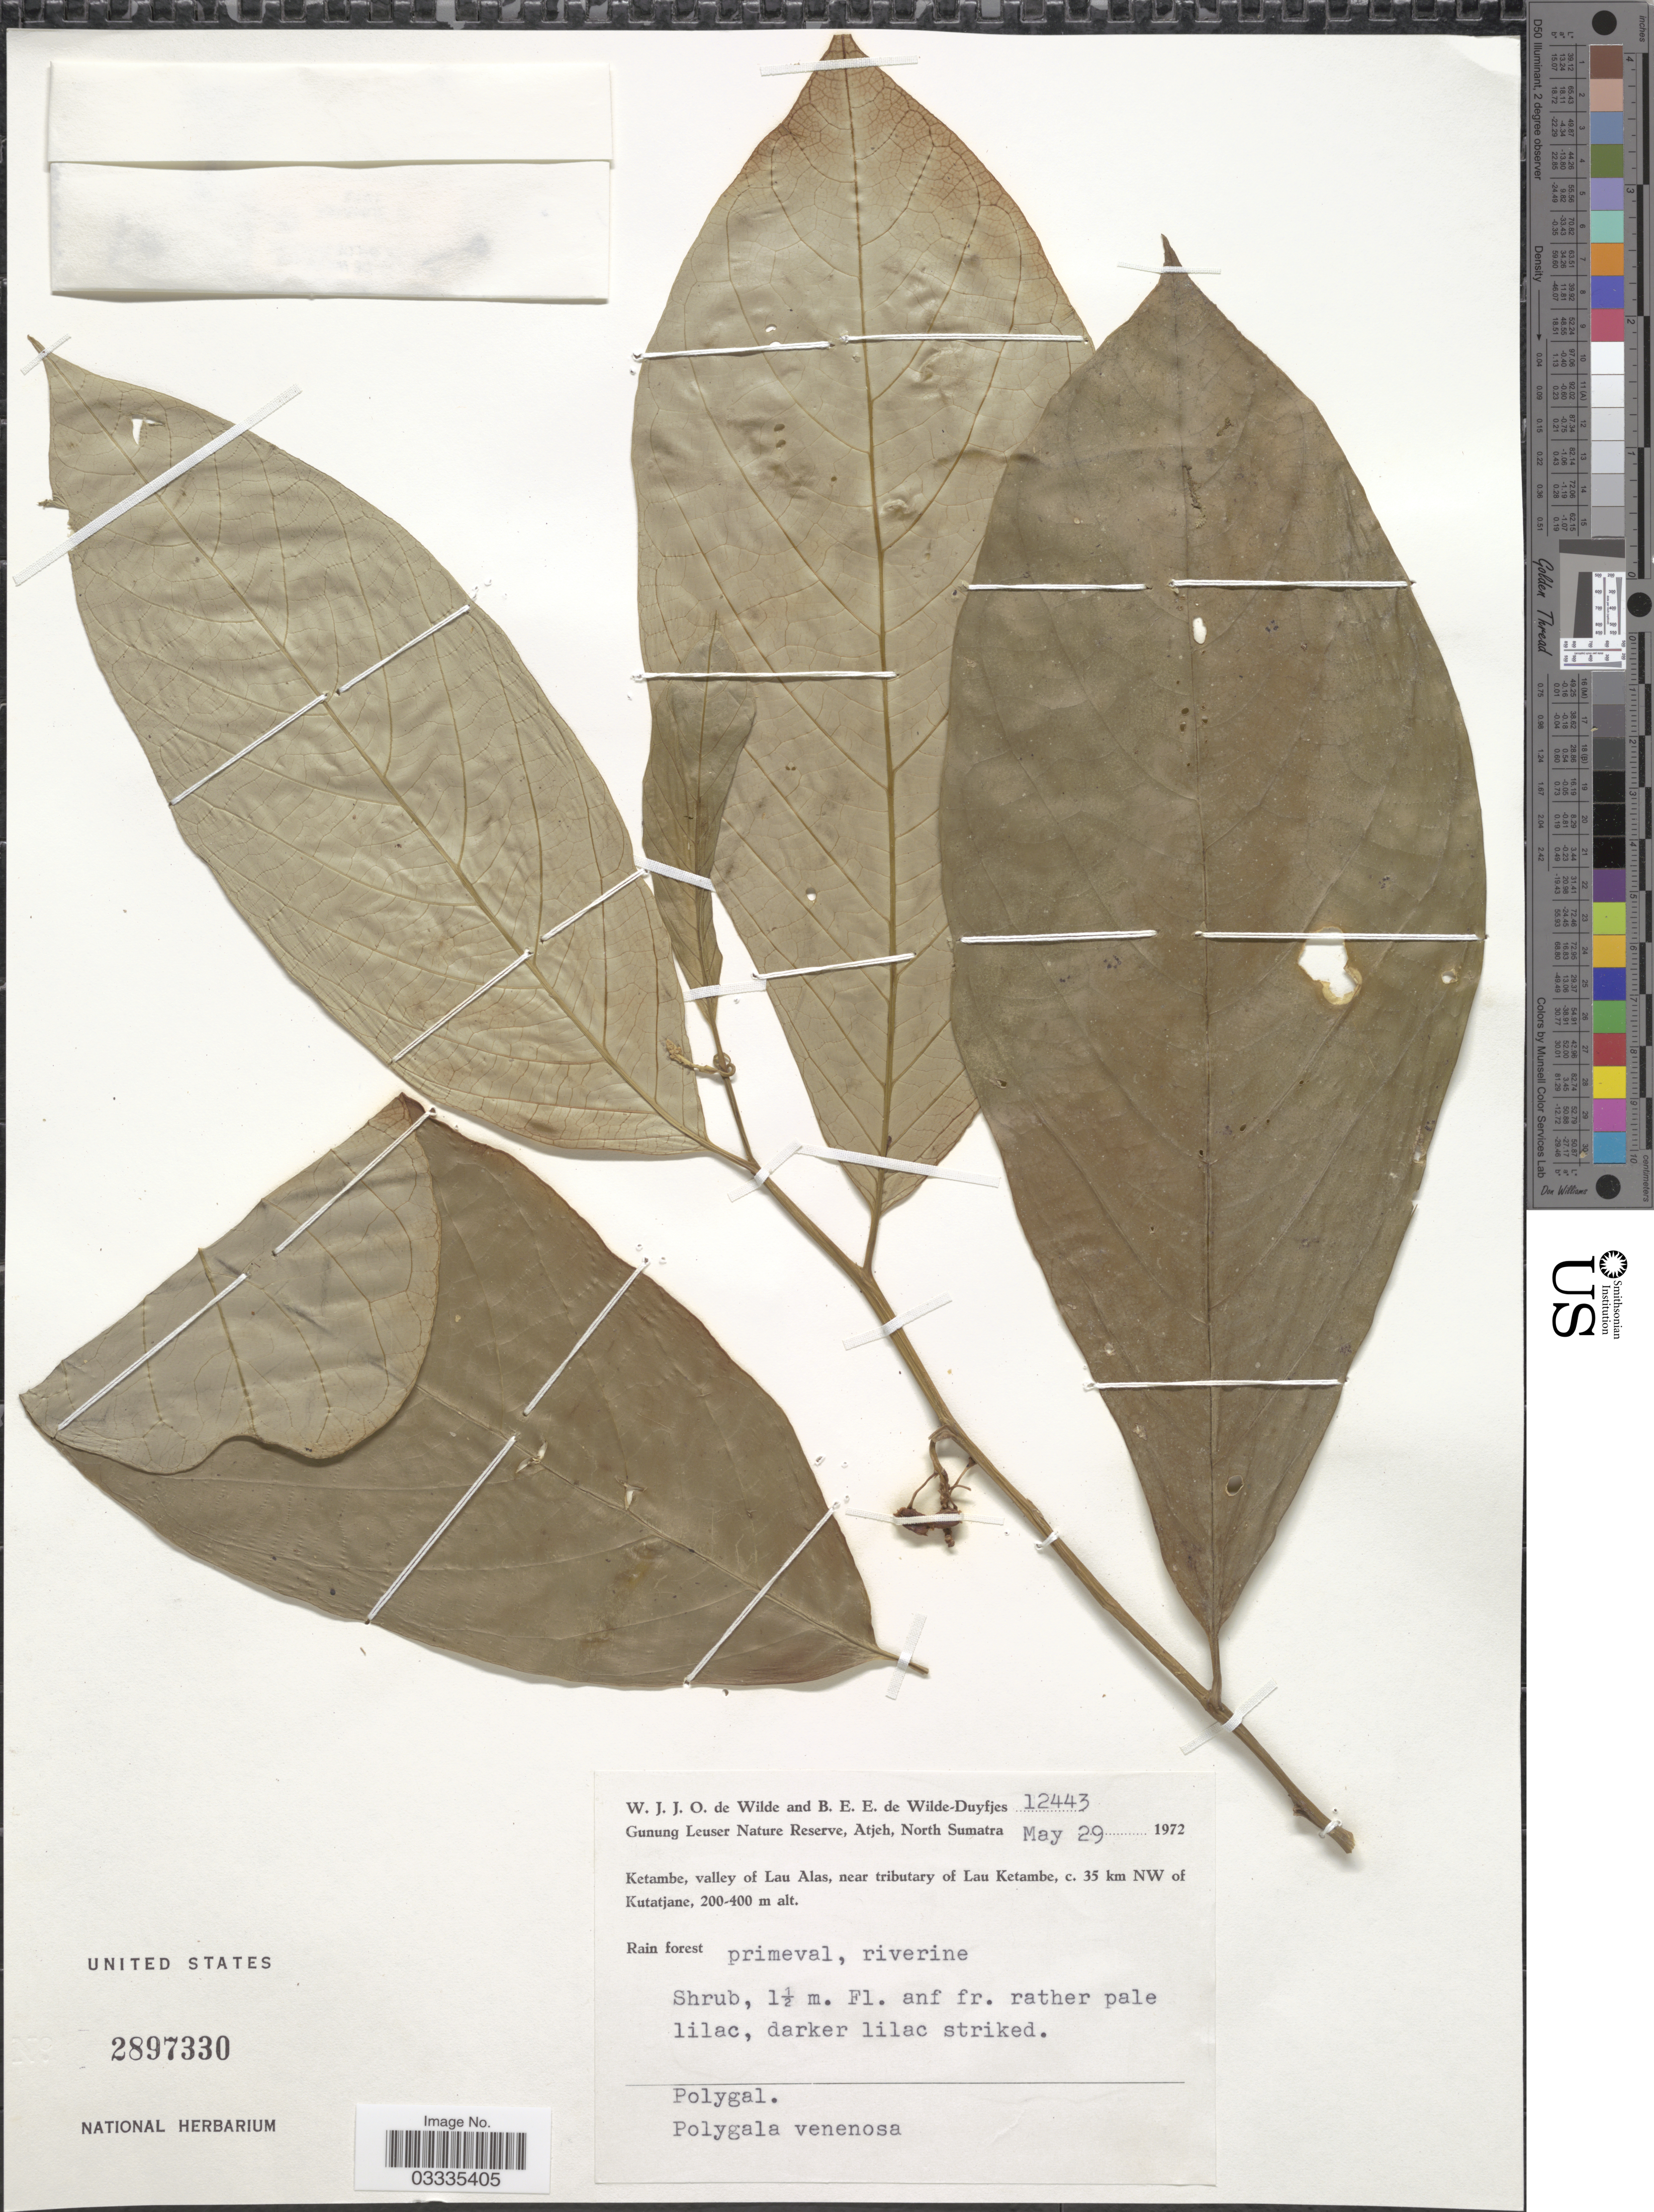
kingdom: Plantae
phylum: Tracheophyta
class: Magnoliopsida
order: Fabales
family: Polygalaceae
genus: Polygala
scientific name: Polygala venenosa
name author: Juss. ex Poir.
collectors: W. J. de Wilde & B. E. de Wilde-Duyfjes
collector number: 12443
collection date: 1972-05-29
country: Indonesia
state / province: Sumatra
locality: Gunung Leuser Nature Reserve, Atjeh, North Sumatra. Ketambe, valley of Lau Alas, near tributary of Lau Ketambe, c. 35 km NW of Kutatjane.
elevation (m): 200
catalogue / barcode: US 2897330